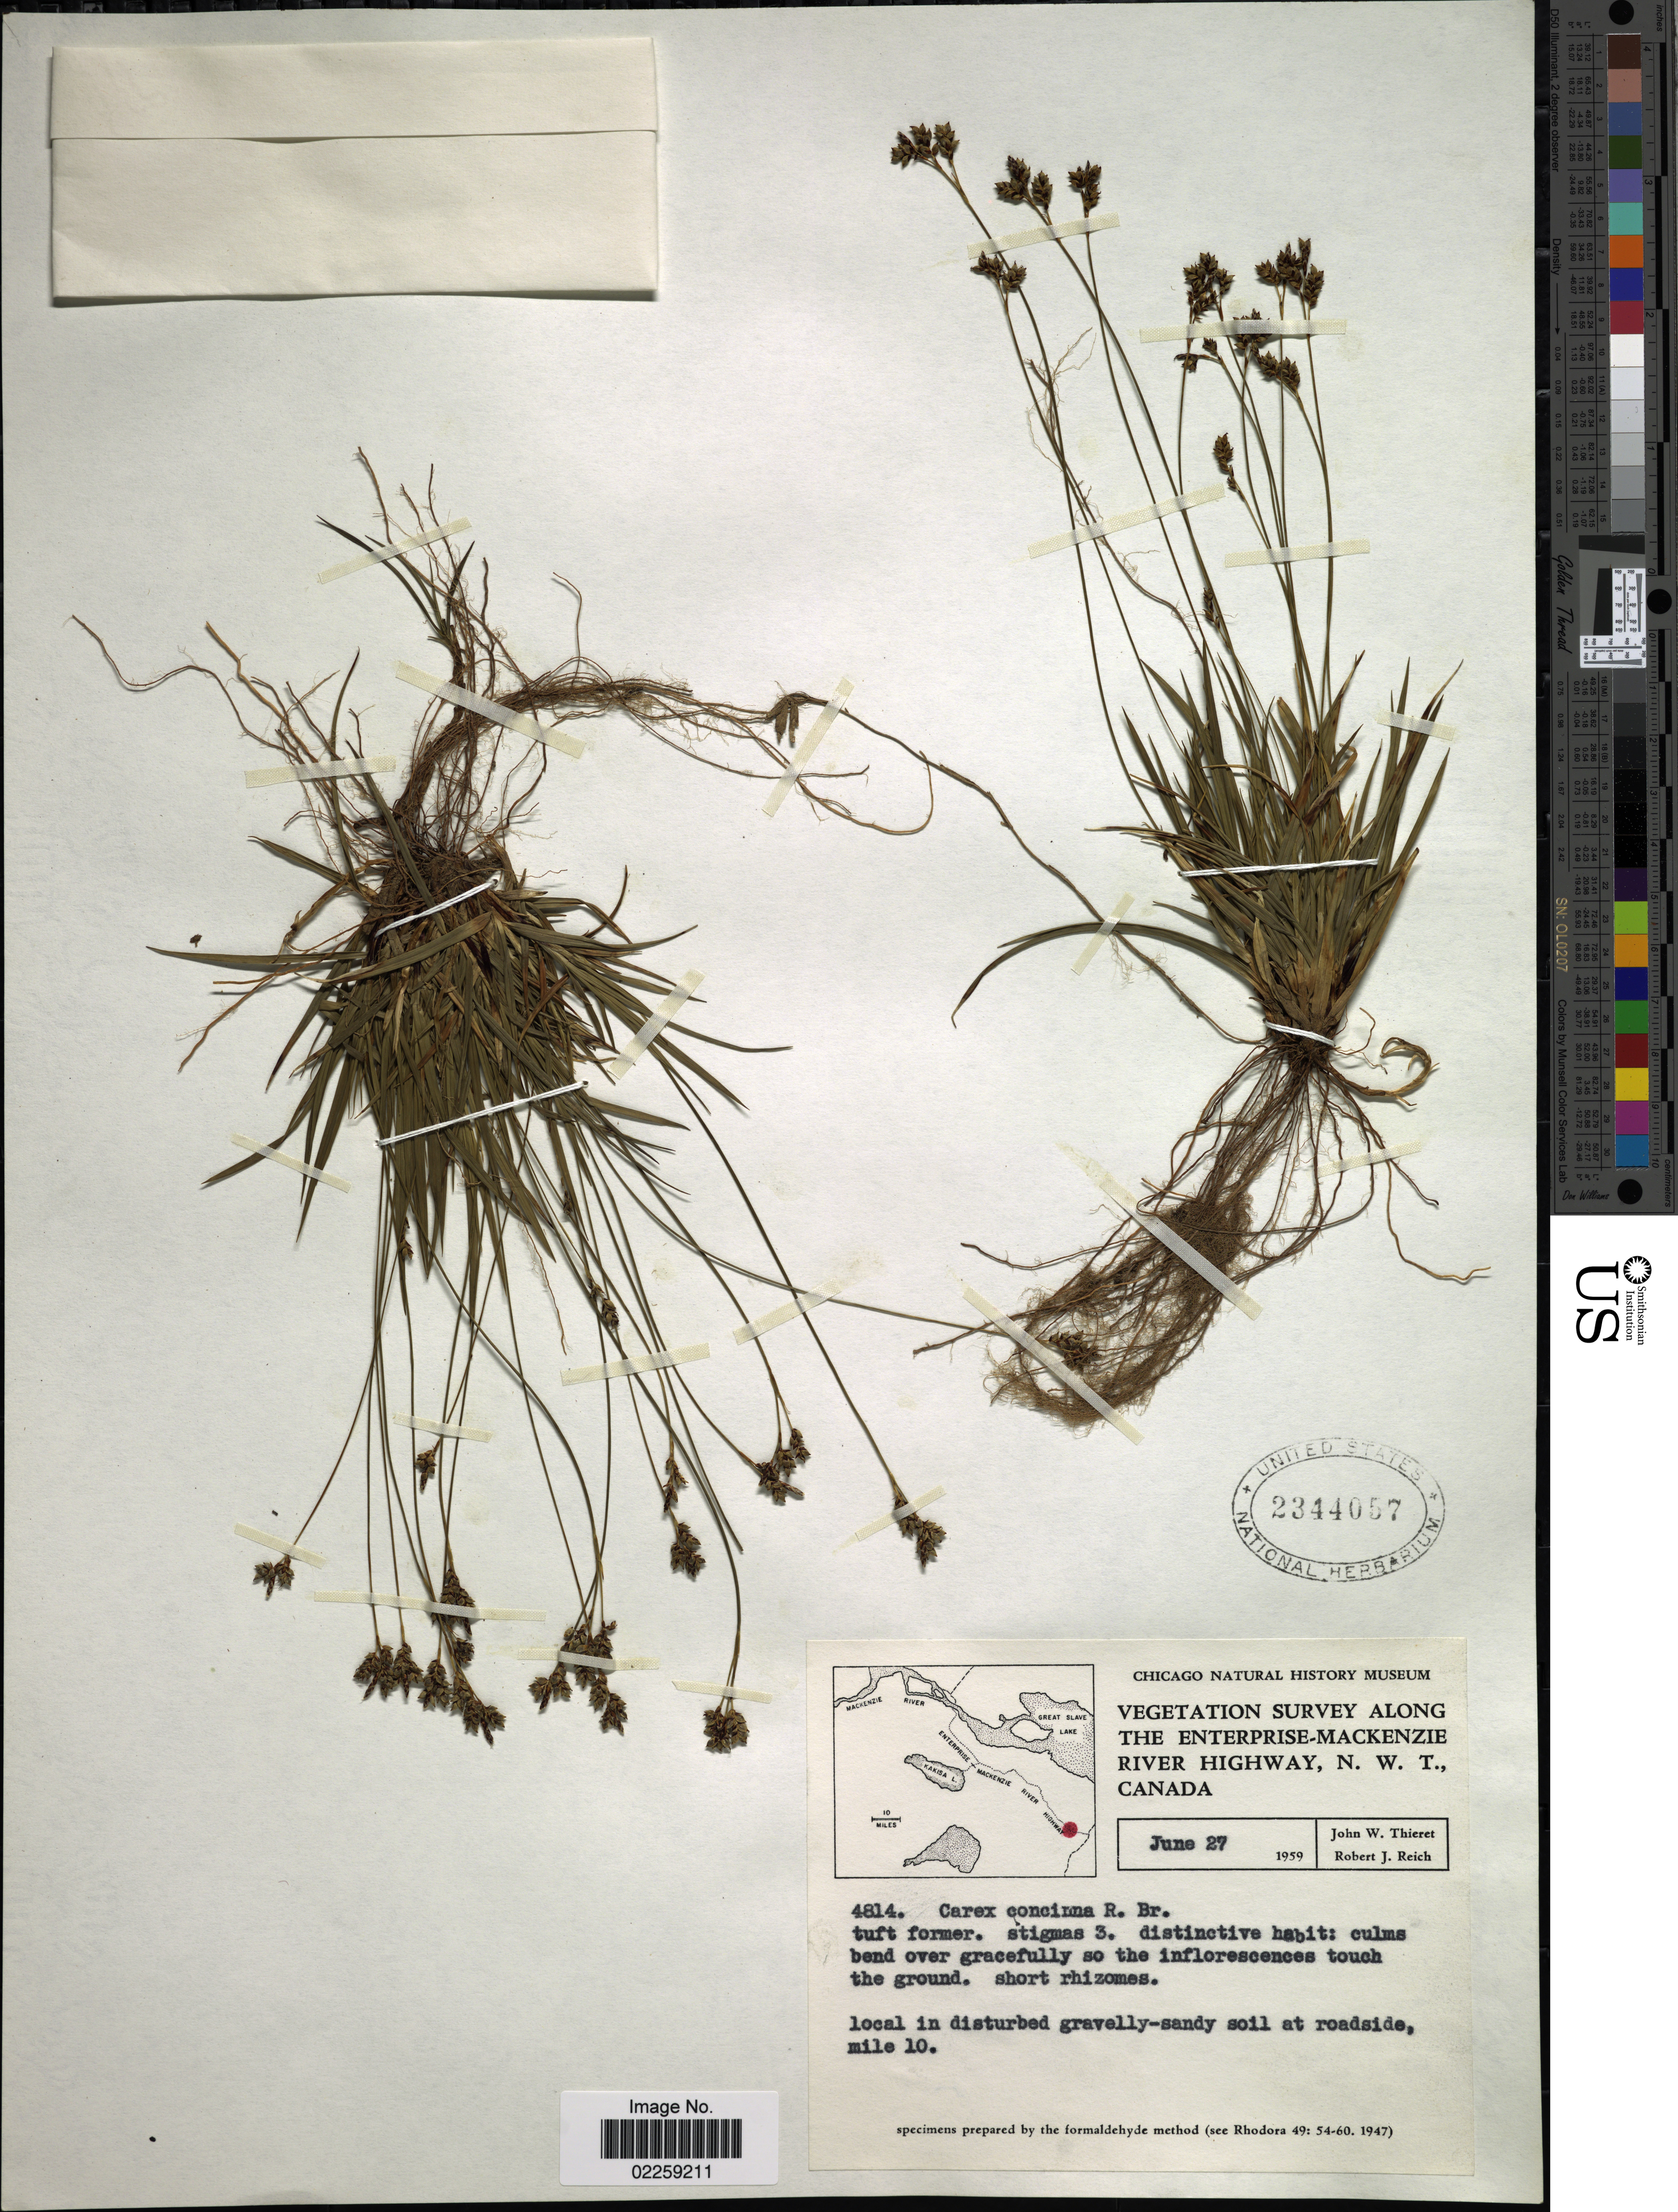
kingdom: Plantae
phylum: Tracheophyta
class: Liliopsida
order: Poales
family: Cyperaceae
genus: Carex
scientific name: Carex concinna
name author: R. Br.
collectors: J. W. Thieret & R. Reich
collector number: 4814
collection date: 1959-06-27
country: Canada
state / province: Northwest Territories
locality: Along the Enterprise-MacKenzie River Highway, at roadside, mile 10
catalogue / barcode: US 2344057